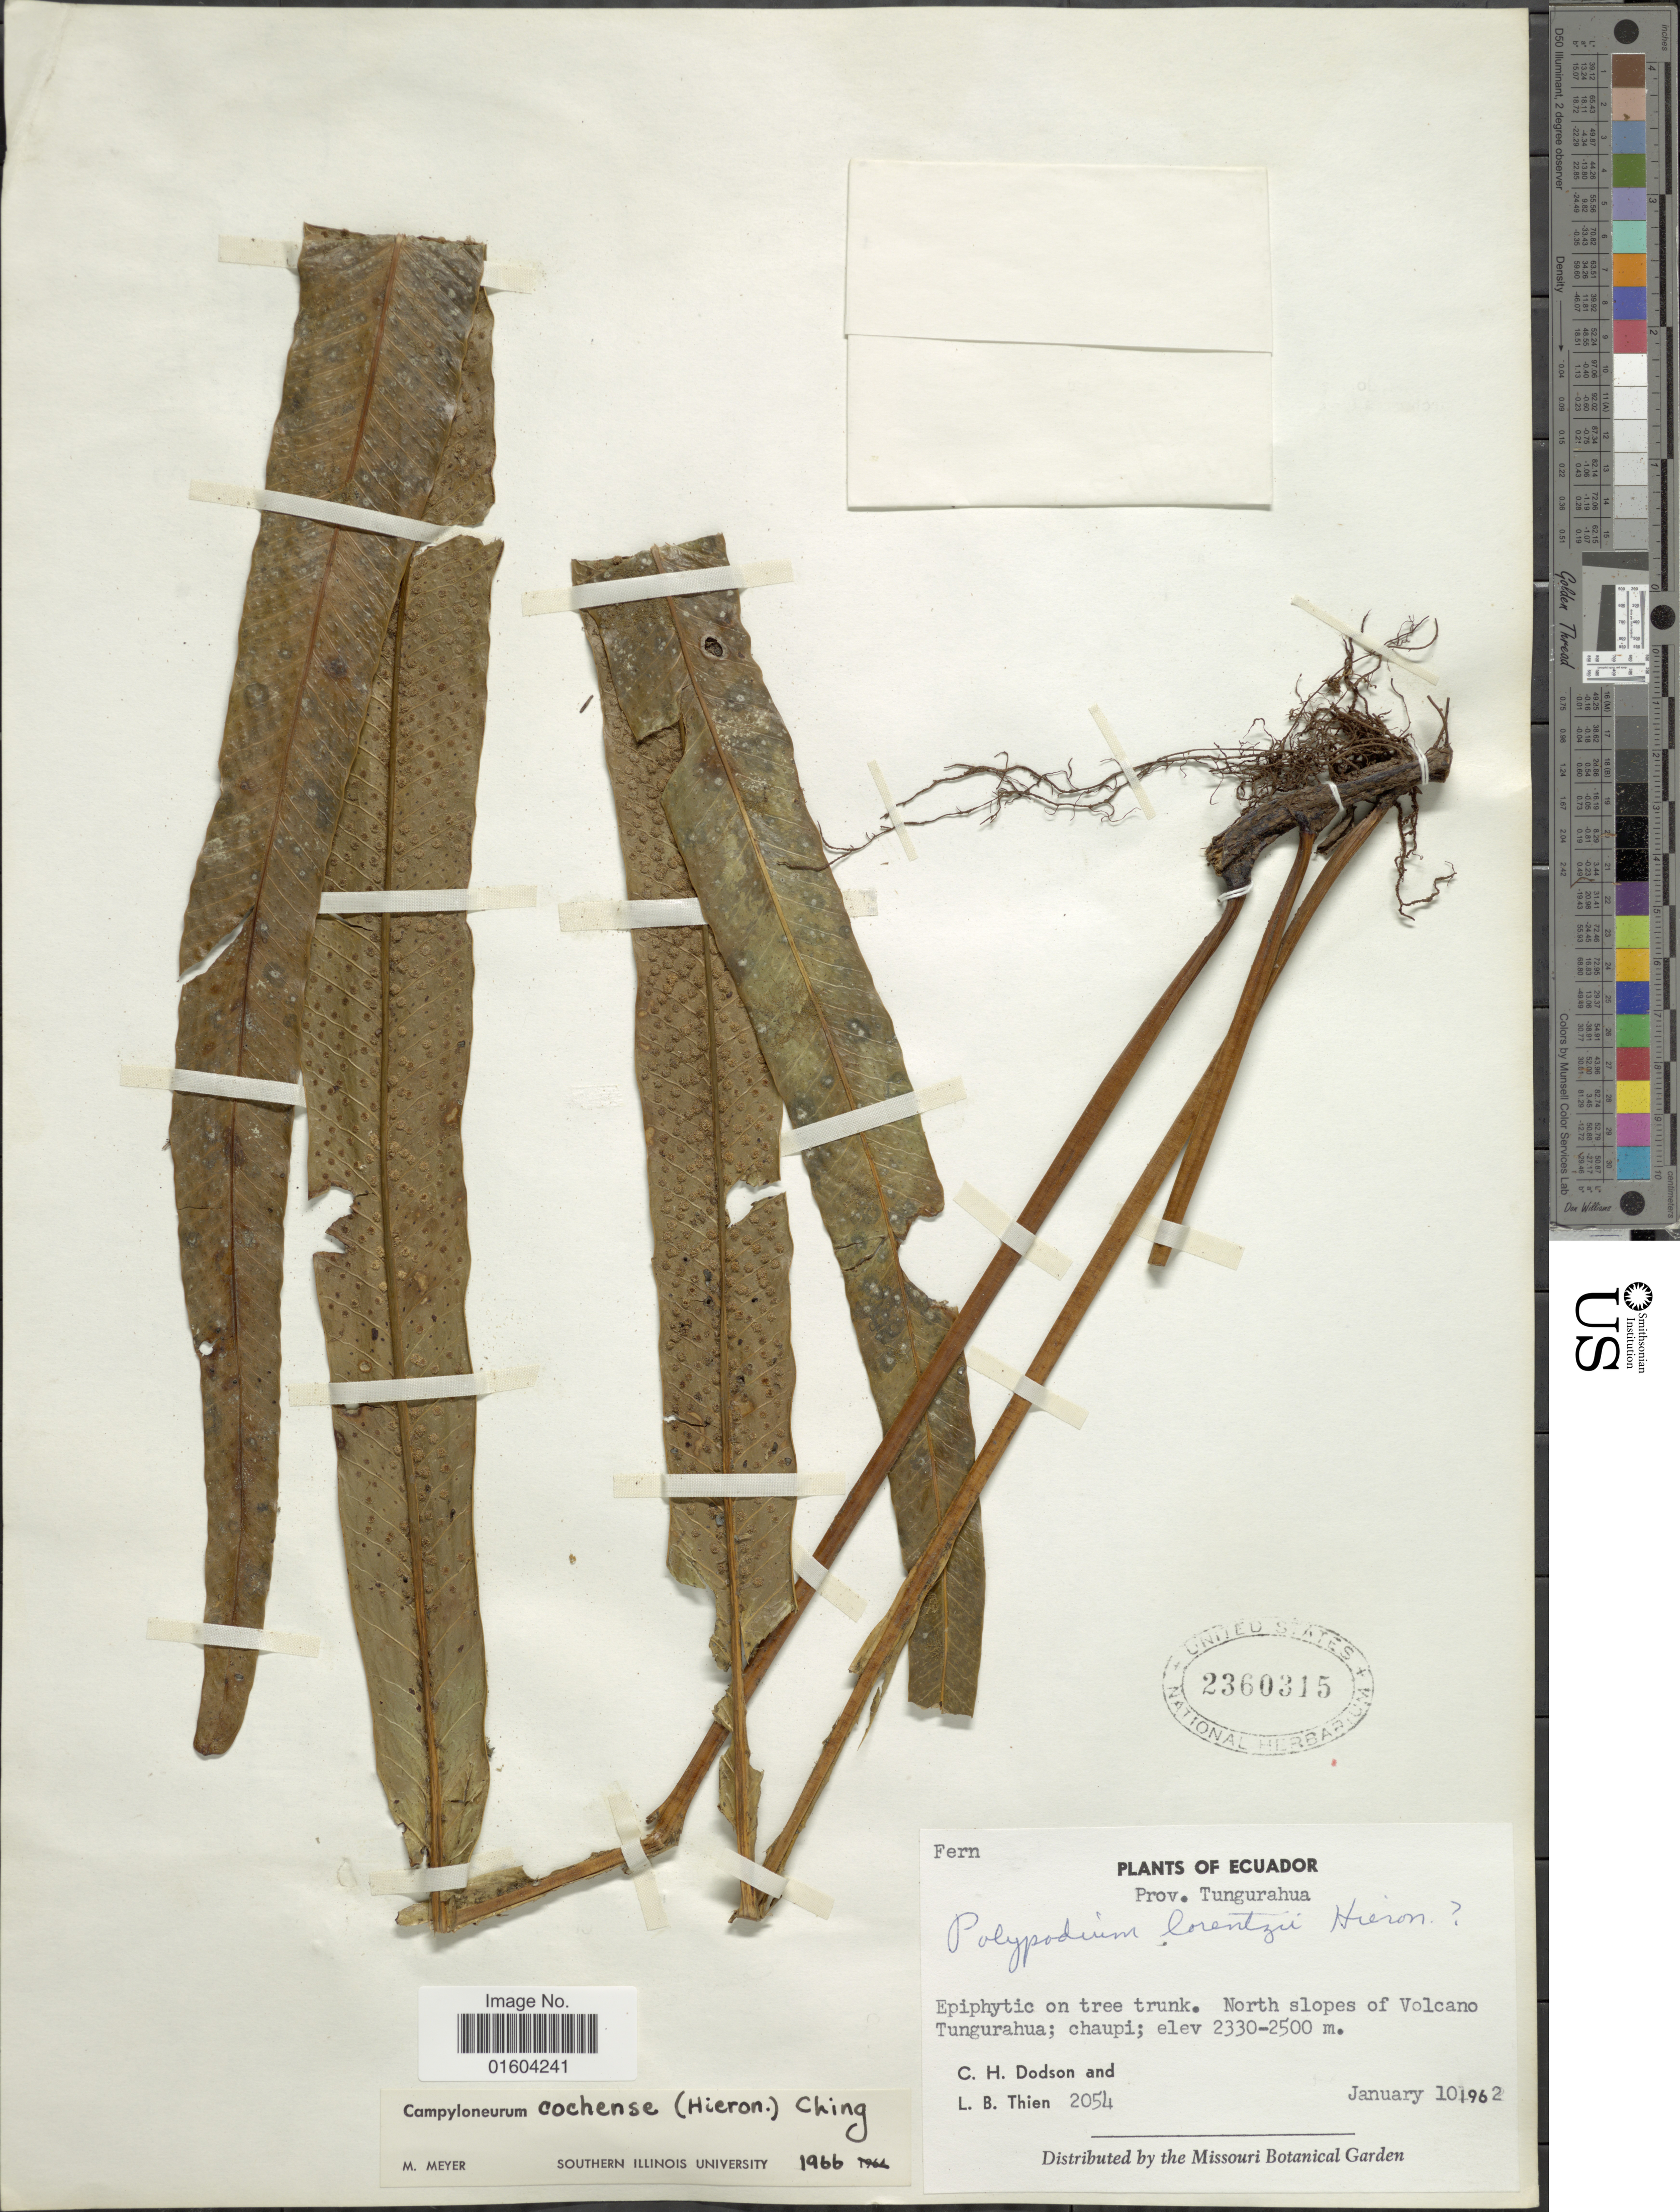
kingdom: Plantae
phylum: Tracheophyta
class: Polypodiopsida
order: Polypodiales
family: Polypodiaceae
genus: Campyloneurum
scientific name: Campyloneurum cochense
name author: (Hieron.) Ching & Farw.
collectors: C. H. Dodson & L. Thien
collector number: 2054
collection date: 1962-01-10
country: Ecuador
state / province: Tungurahua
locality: Ecuador, Prov. Tungurahua, North slopes of Volcano Tungurahua; chaupi.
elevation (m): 2330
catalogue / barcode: US 2360315